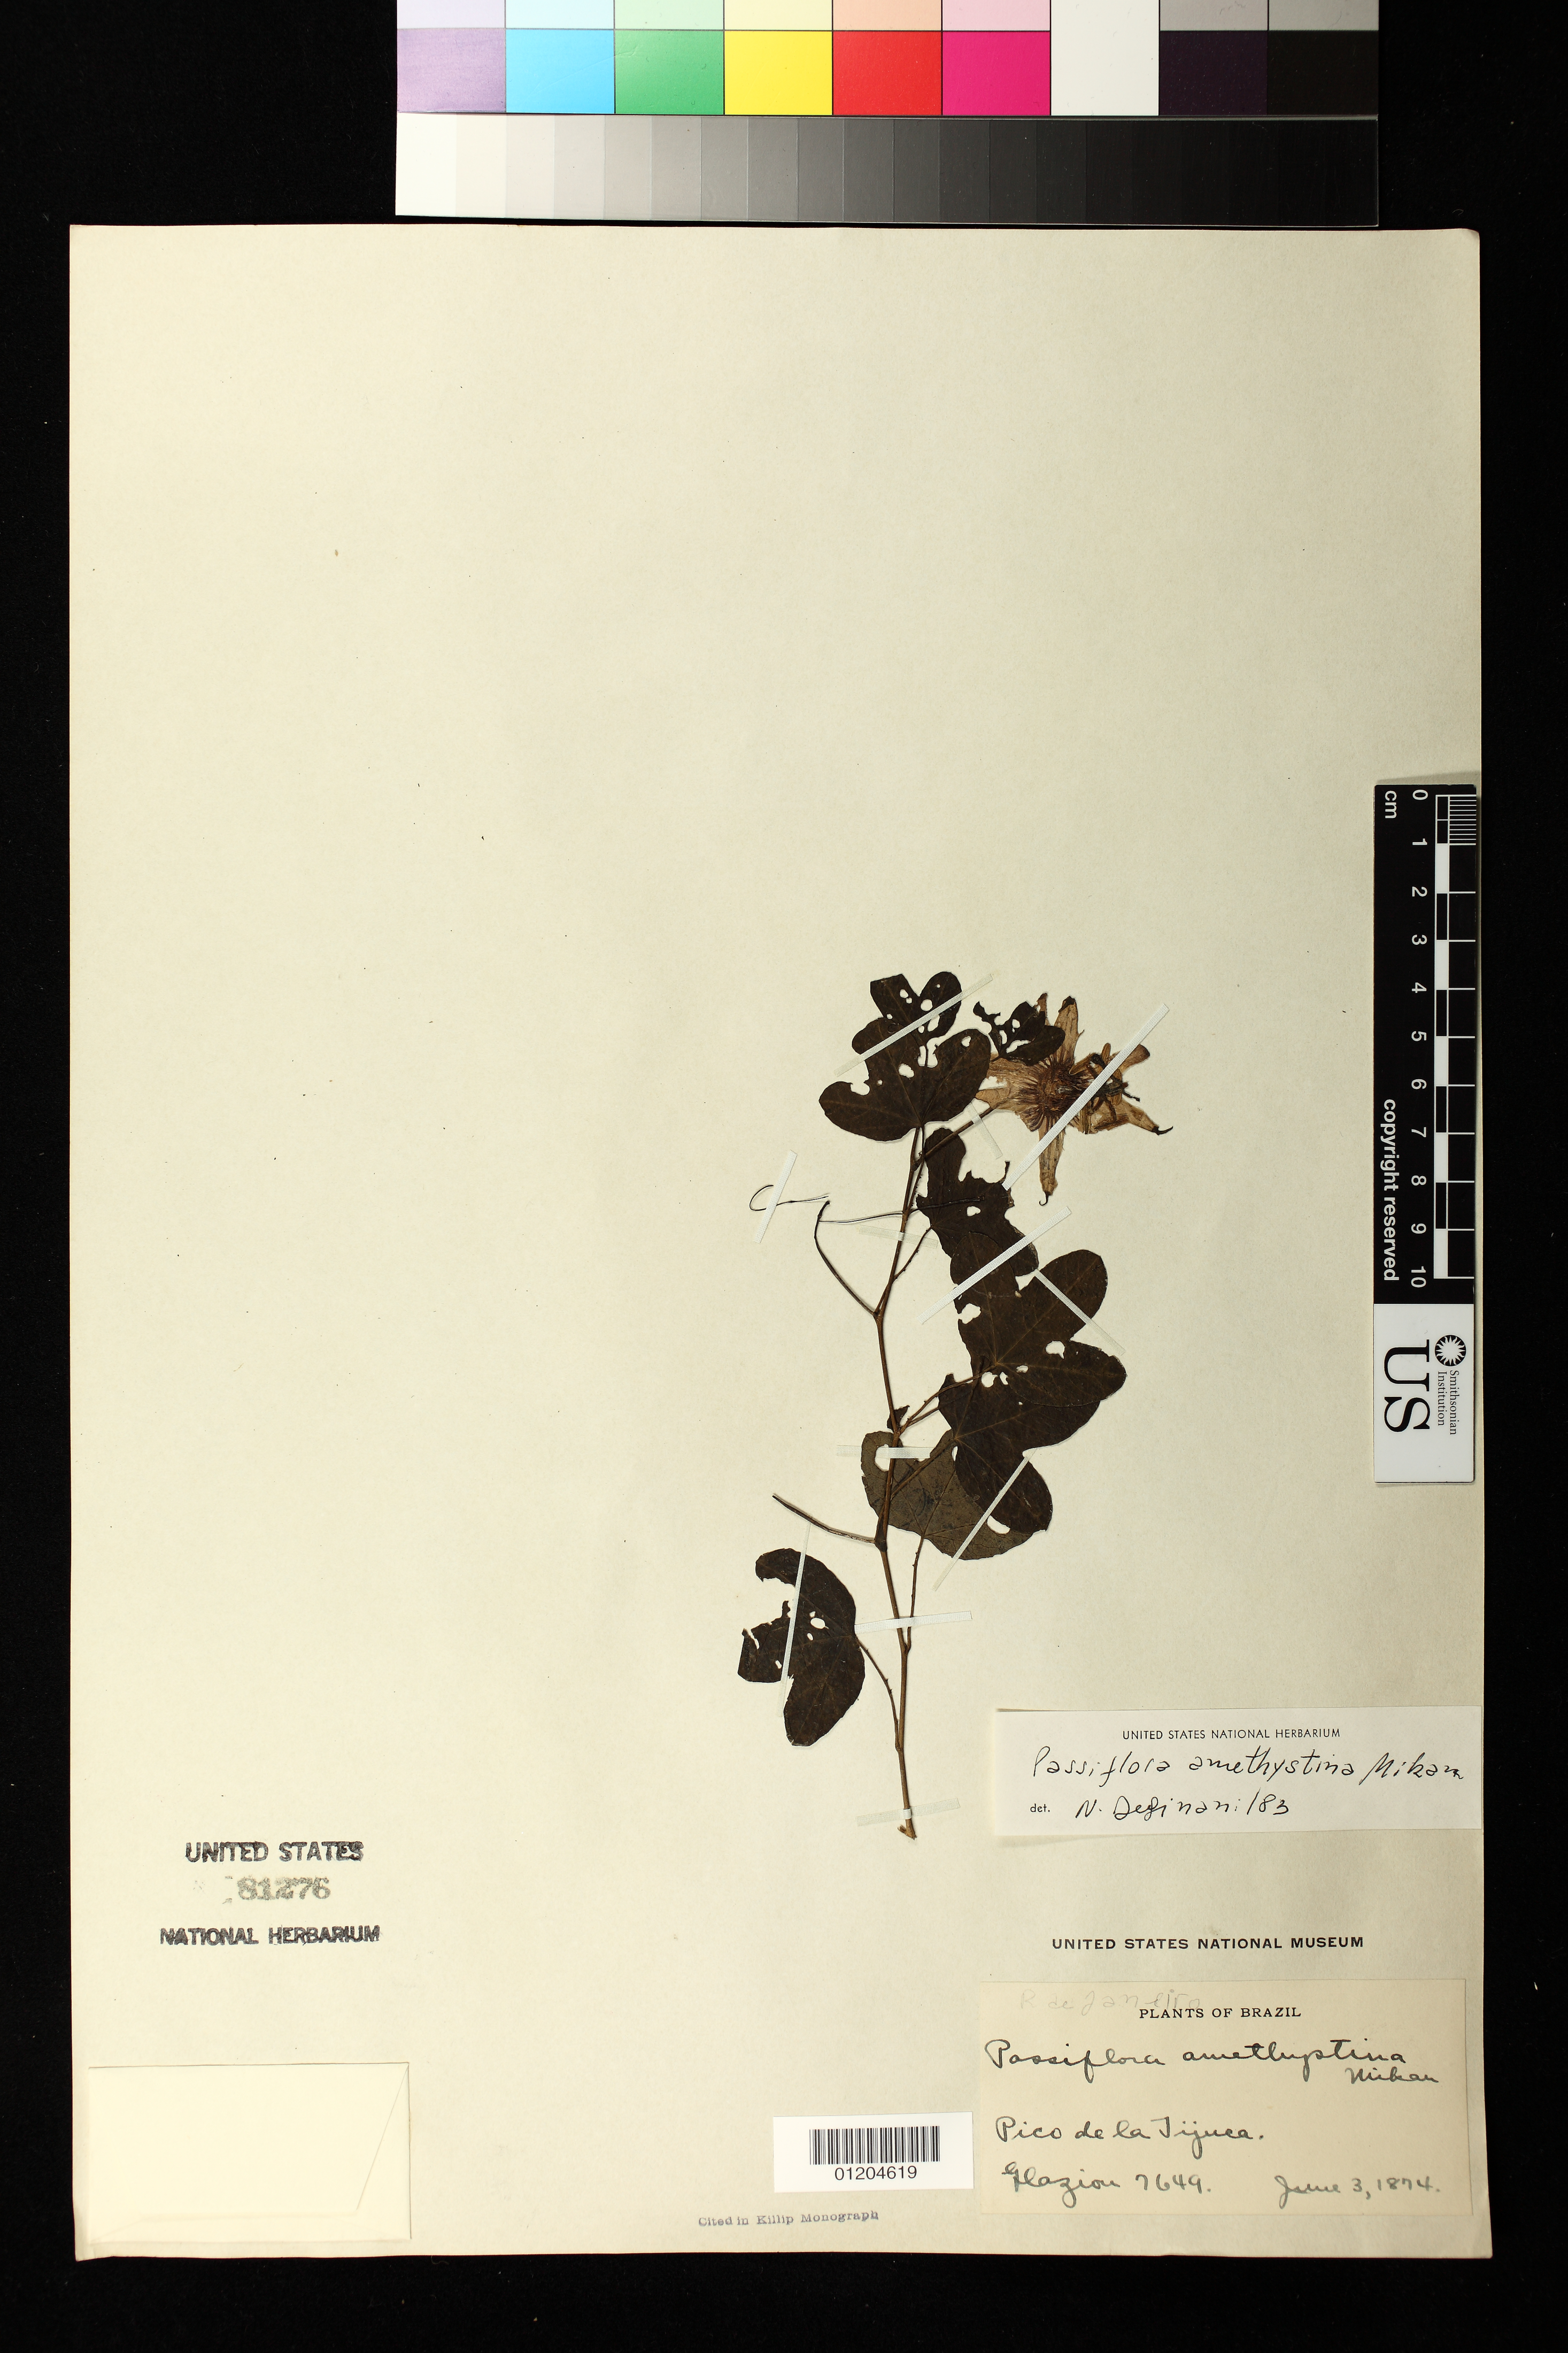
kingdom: Plantae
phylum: Tracheophyta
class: Magnoliopsida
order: Malpighiales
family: Passifloraceae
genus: Passiflora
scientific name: Passiflora amethystina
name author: J.C. Mikan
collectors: Glazion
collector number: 7649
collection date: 1874-06-03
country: Brazil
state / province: Rio de Janeiro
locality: Pico de la Tijuca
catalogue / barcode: US 81276